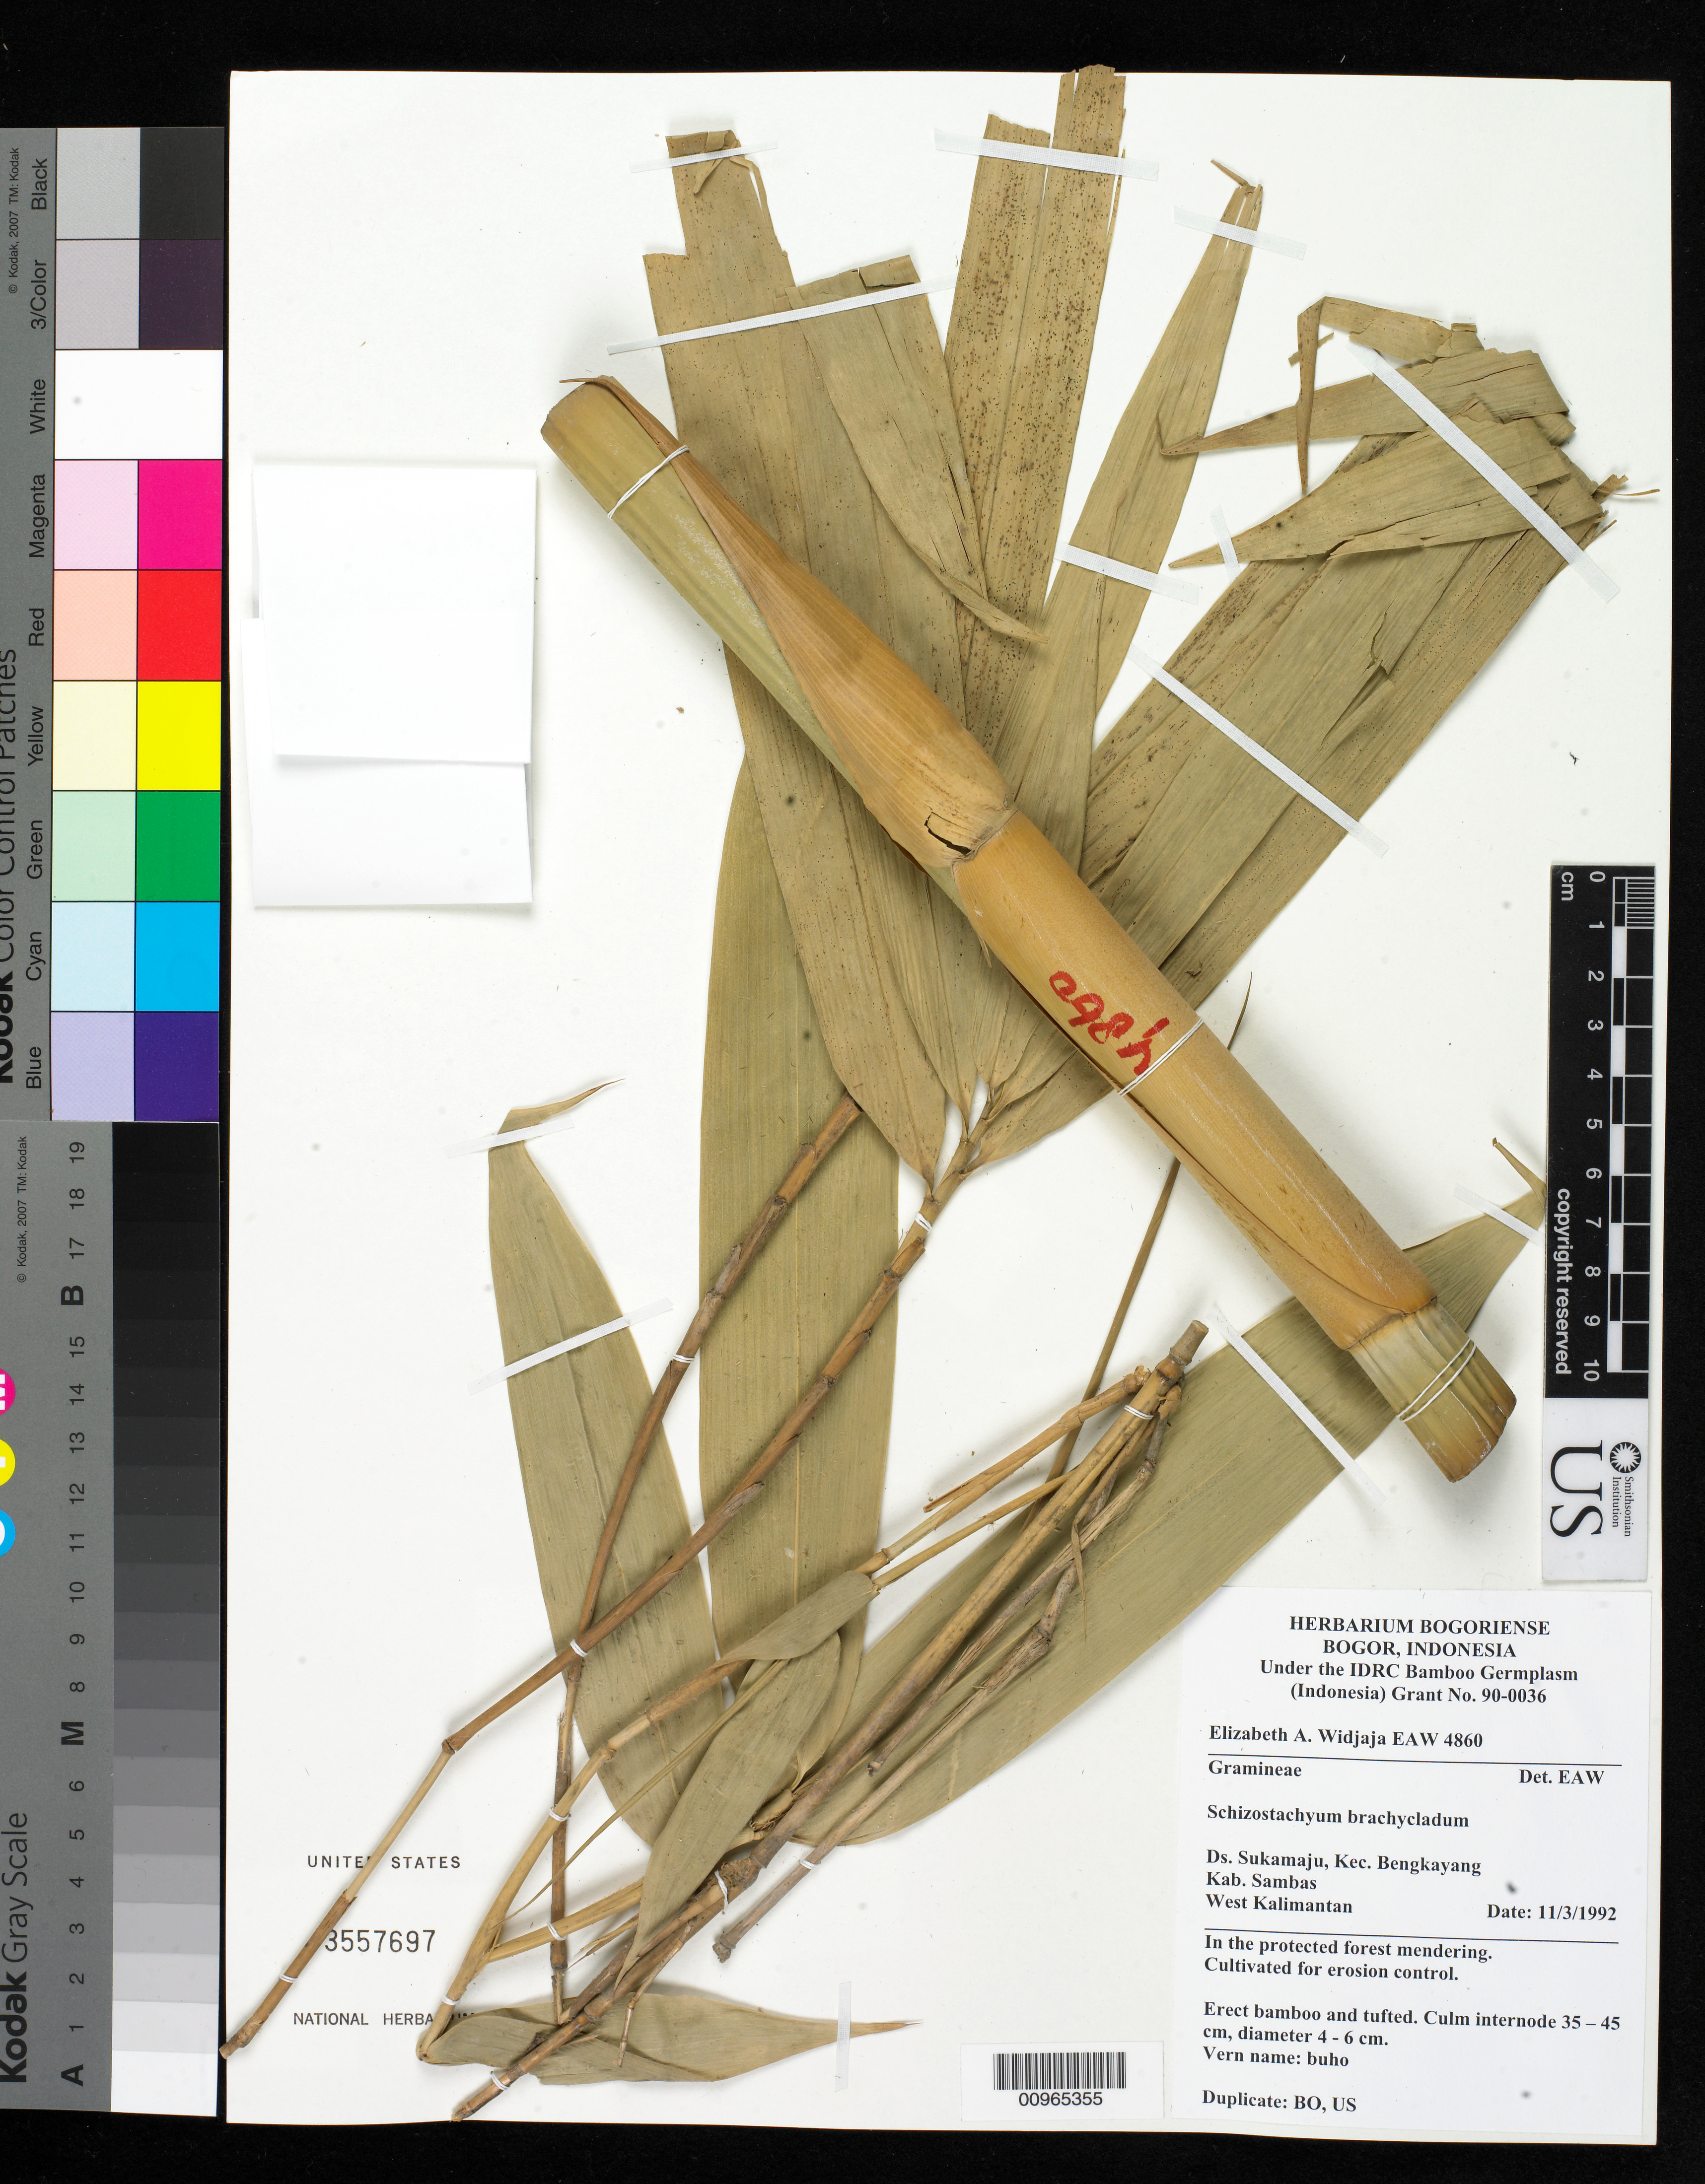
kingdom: Plantae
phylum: Tracheophyta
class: Liliopsida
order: Poales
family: Poaceae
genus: Schizostachyum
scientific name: Schizostachyum brachycladum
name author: (Kurz ex Munro) Kurz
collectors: E. A. Widjaja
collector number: EAW 4860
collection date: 1992-03-11 or 1992-11-03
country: Indonesia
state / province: Kalimantan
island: Borneo I.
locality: Ds. Sukamaju, Kec. Bengkayang, Kab. Sambas, West Kalimantan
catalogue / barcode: US 3557697